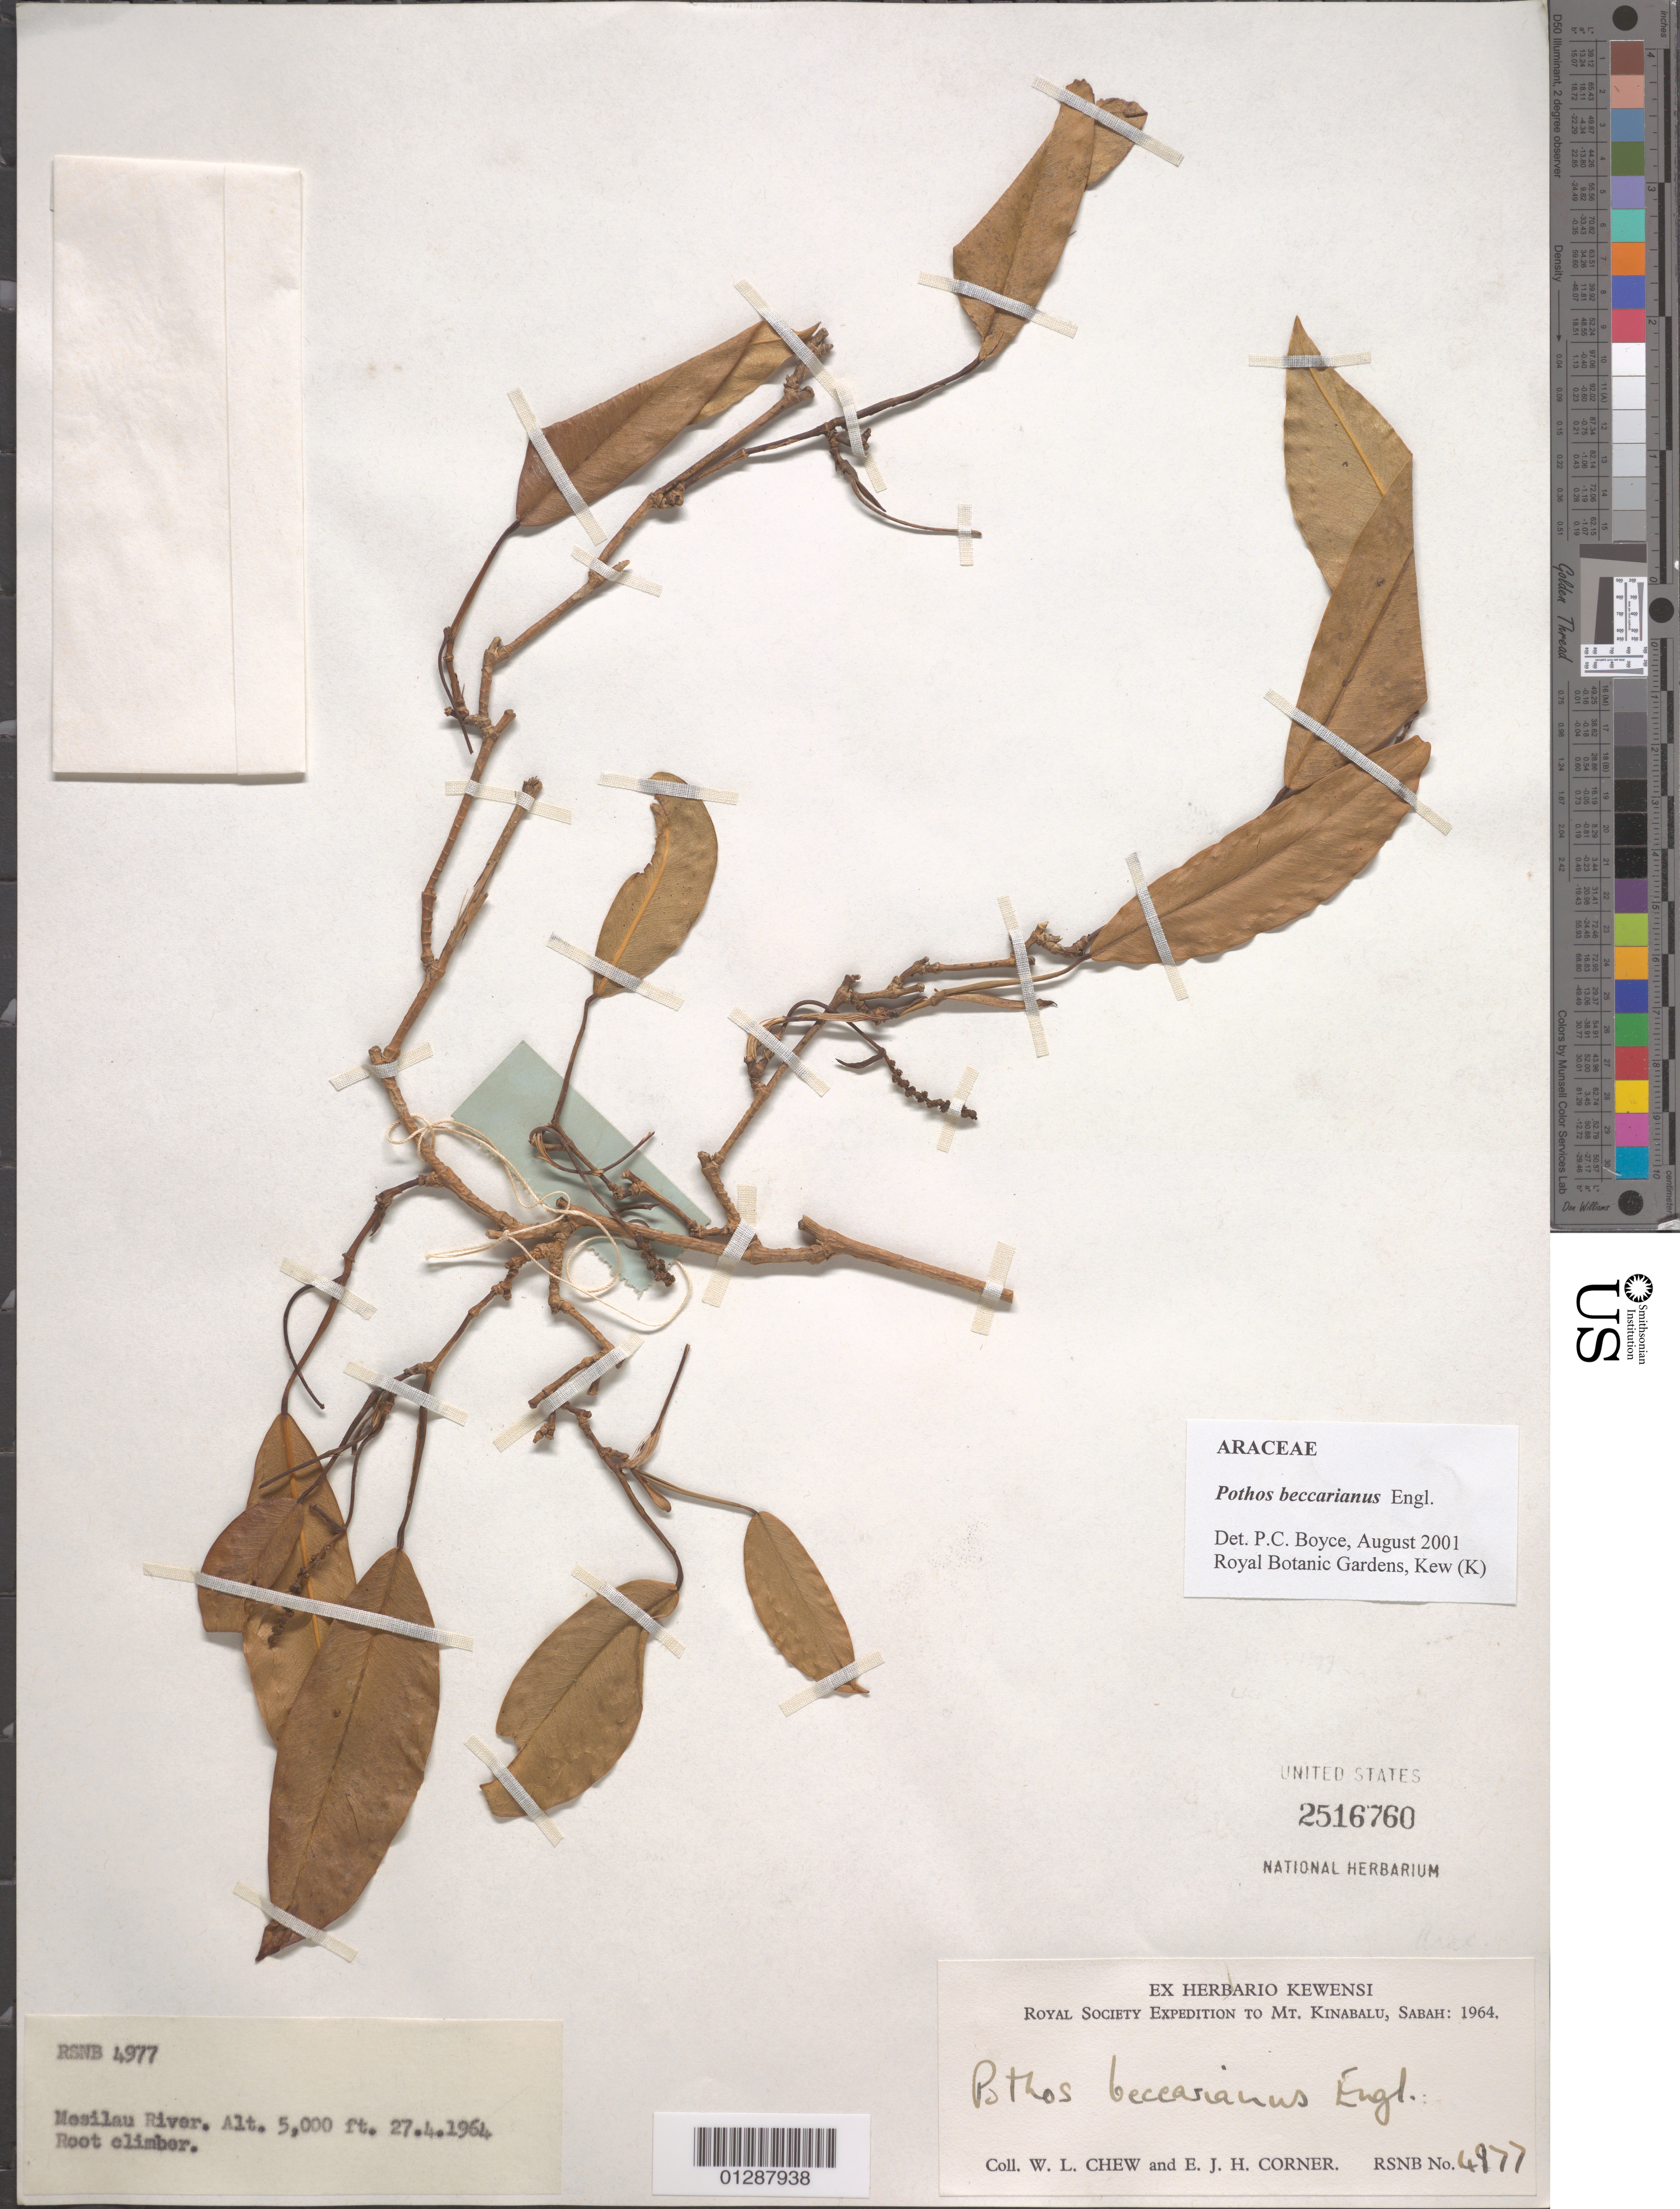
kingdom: Plantae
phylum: Tracheophyta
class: Liliopsida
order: Alismatales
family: Araceae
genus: Pothos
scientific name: Pothos beccarianus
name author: Engl.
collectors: W. Chew & E. Corner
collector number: RSNB 4977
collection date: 1964-04-27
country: Malaysia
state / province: Sabah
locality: Mt. Kinabalu. Mesilau River.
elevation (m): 1524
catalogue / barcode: US 2516760